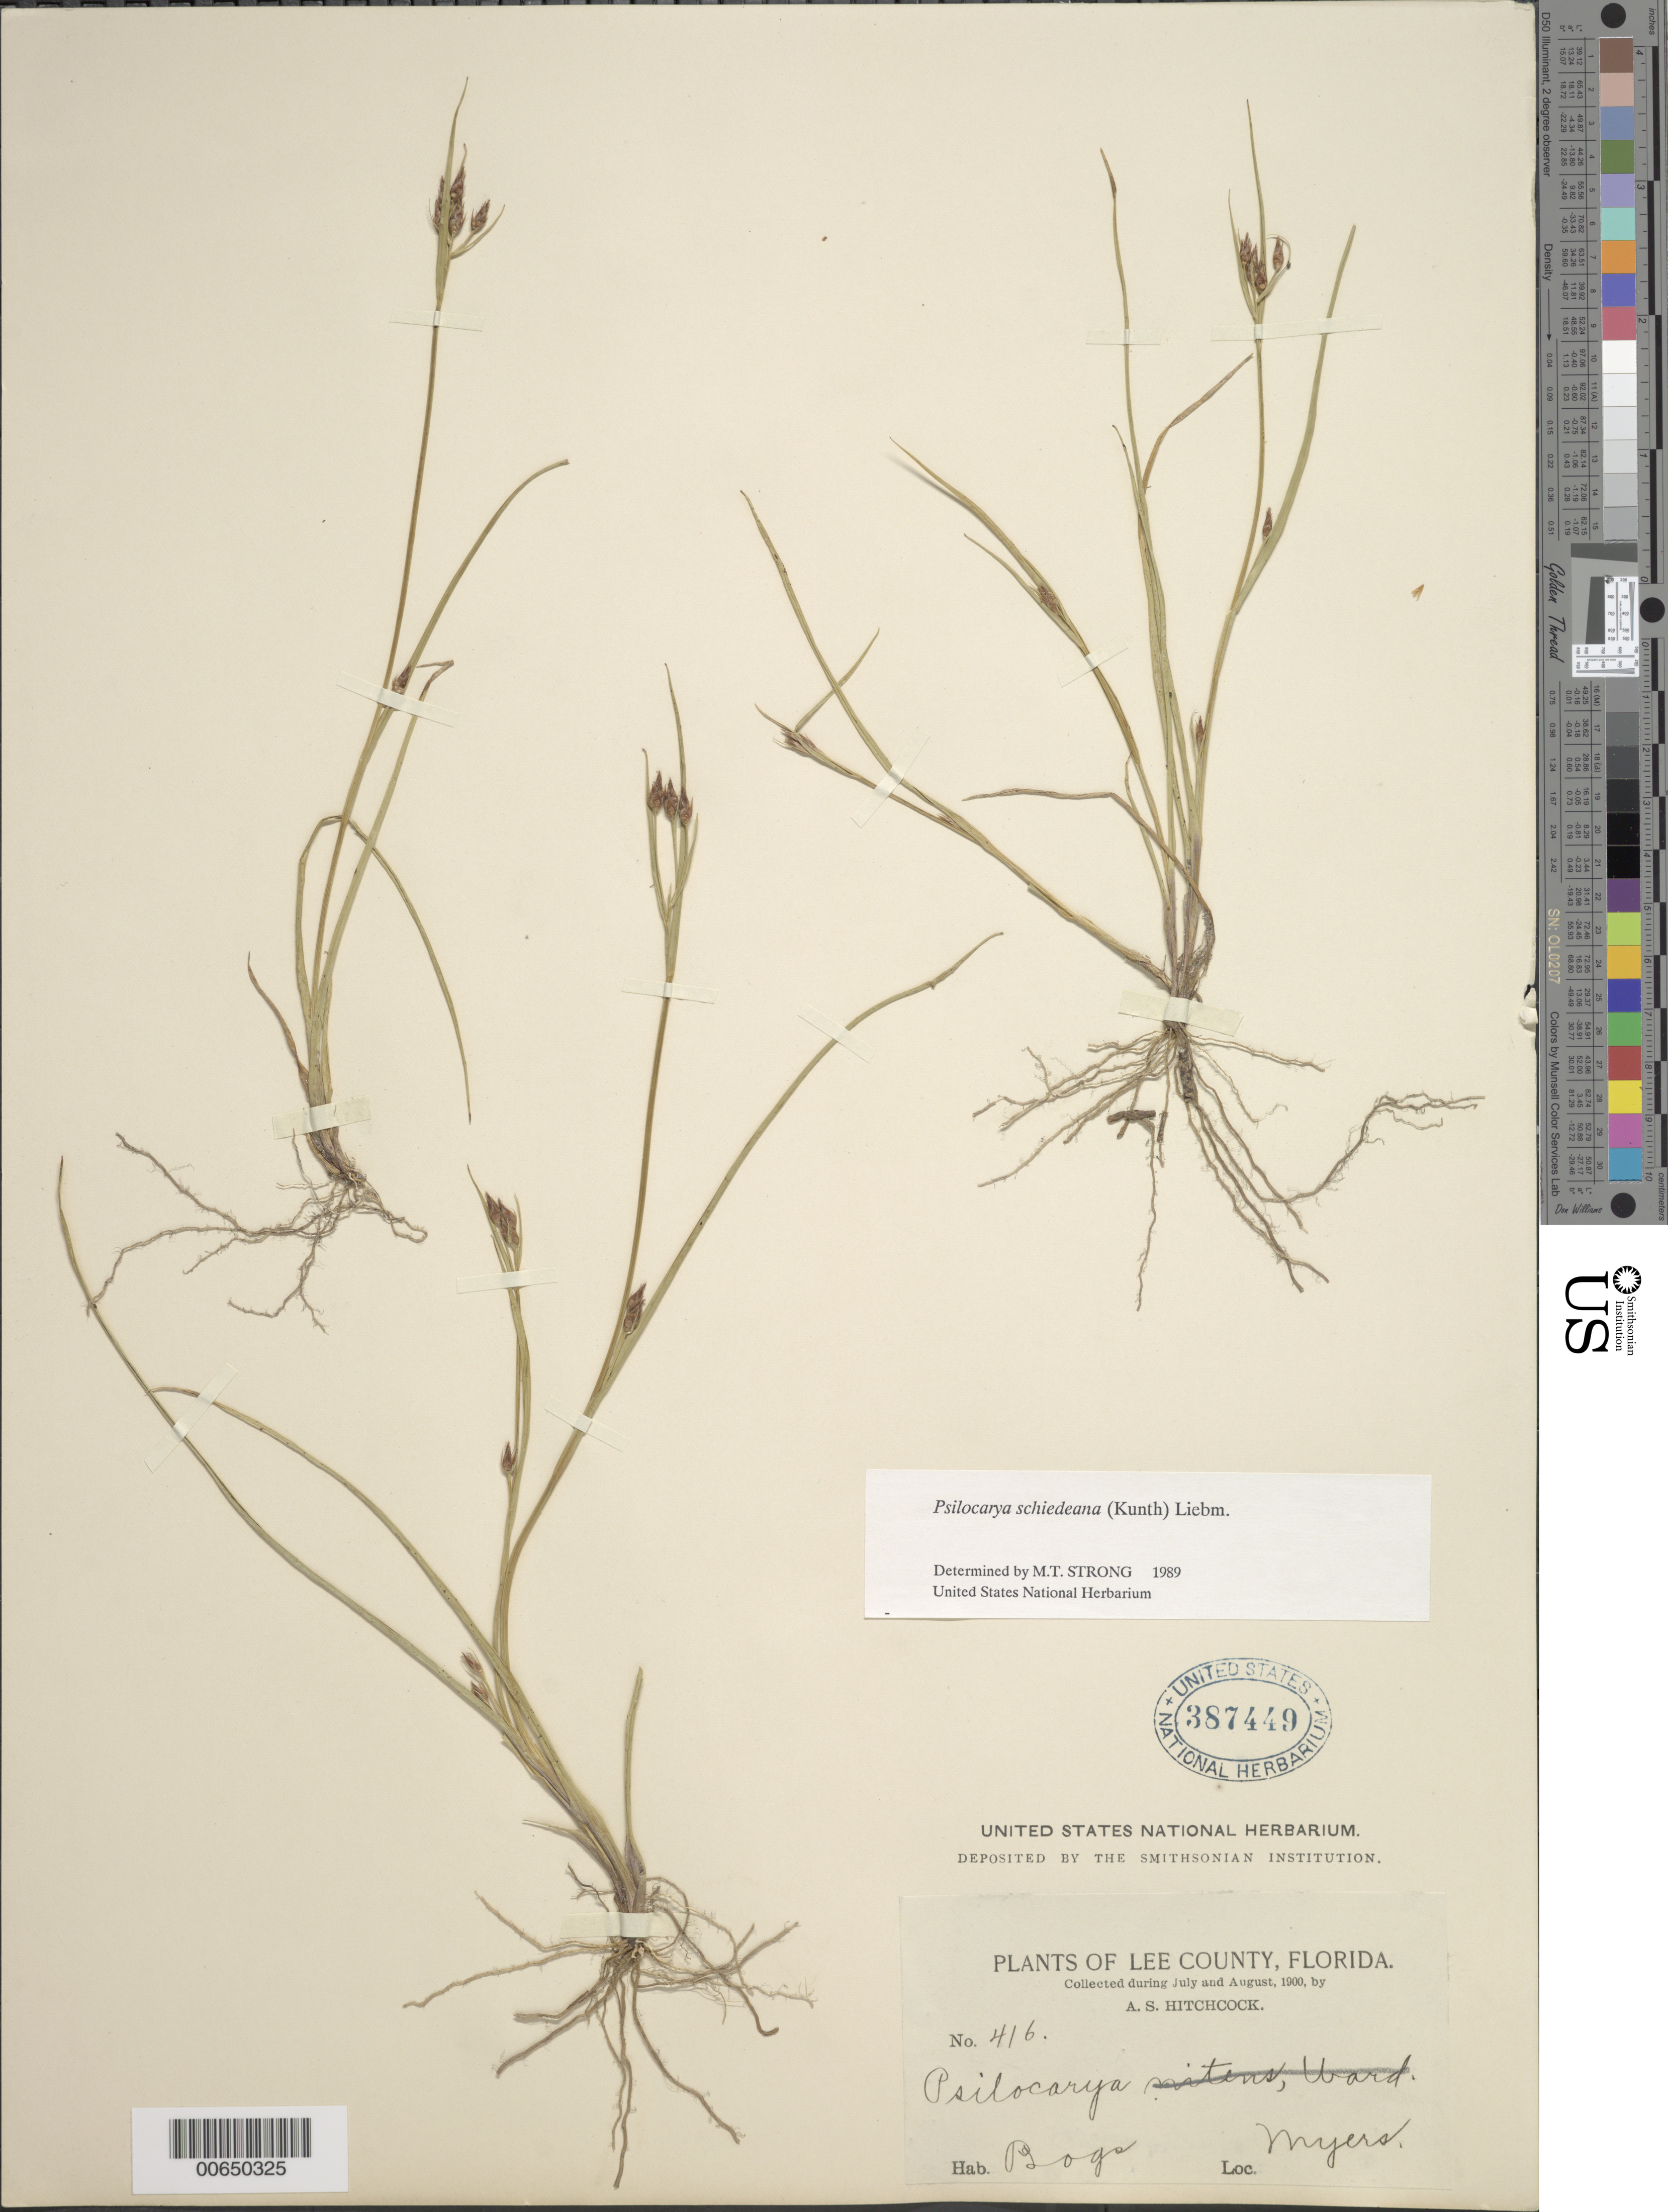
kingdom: Plantae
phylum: Tracheophyta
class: Liliopsida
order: Poales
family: Cyperaceae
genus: Rhynchospora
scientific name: Rhynchospora eximia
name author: (Nees) Boeckeler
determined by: Strong, Mark T., (BOT), Smithsonian Institution - National Museum of Natural History (UNITED STATES)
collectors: A. S. Hitchcock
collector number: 416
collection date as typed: Jul 1900 to -- Aug 1900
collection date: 1900-07/1900-08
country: United States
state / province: Florida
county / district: Lee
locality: Myers.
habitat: Bogs.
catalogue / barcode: US 387449